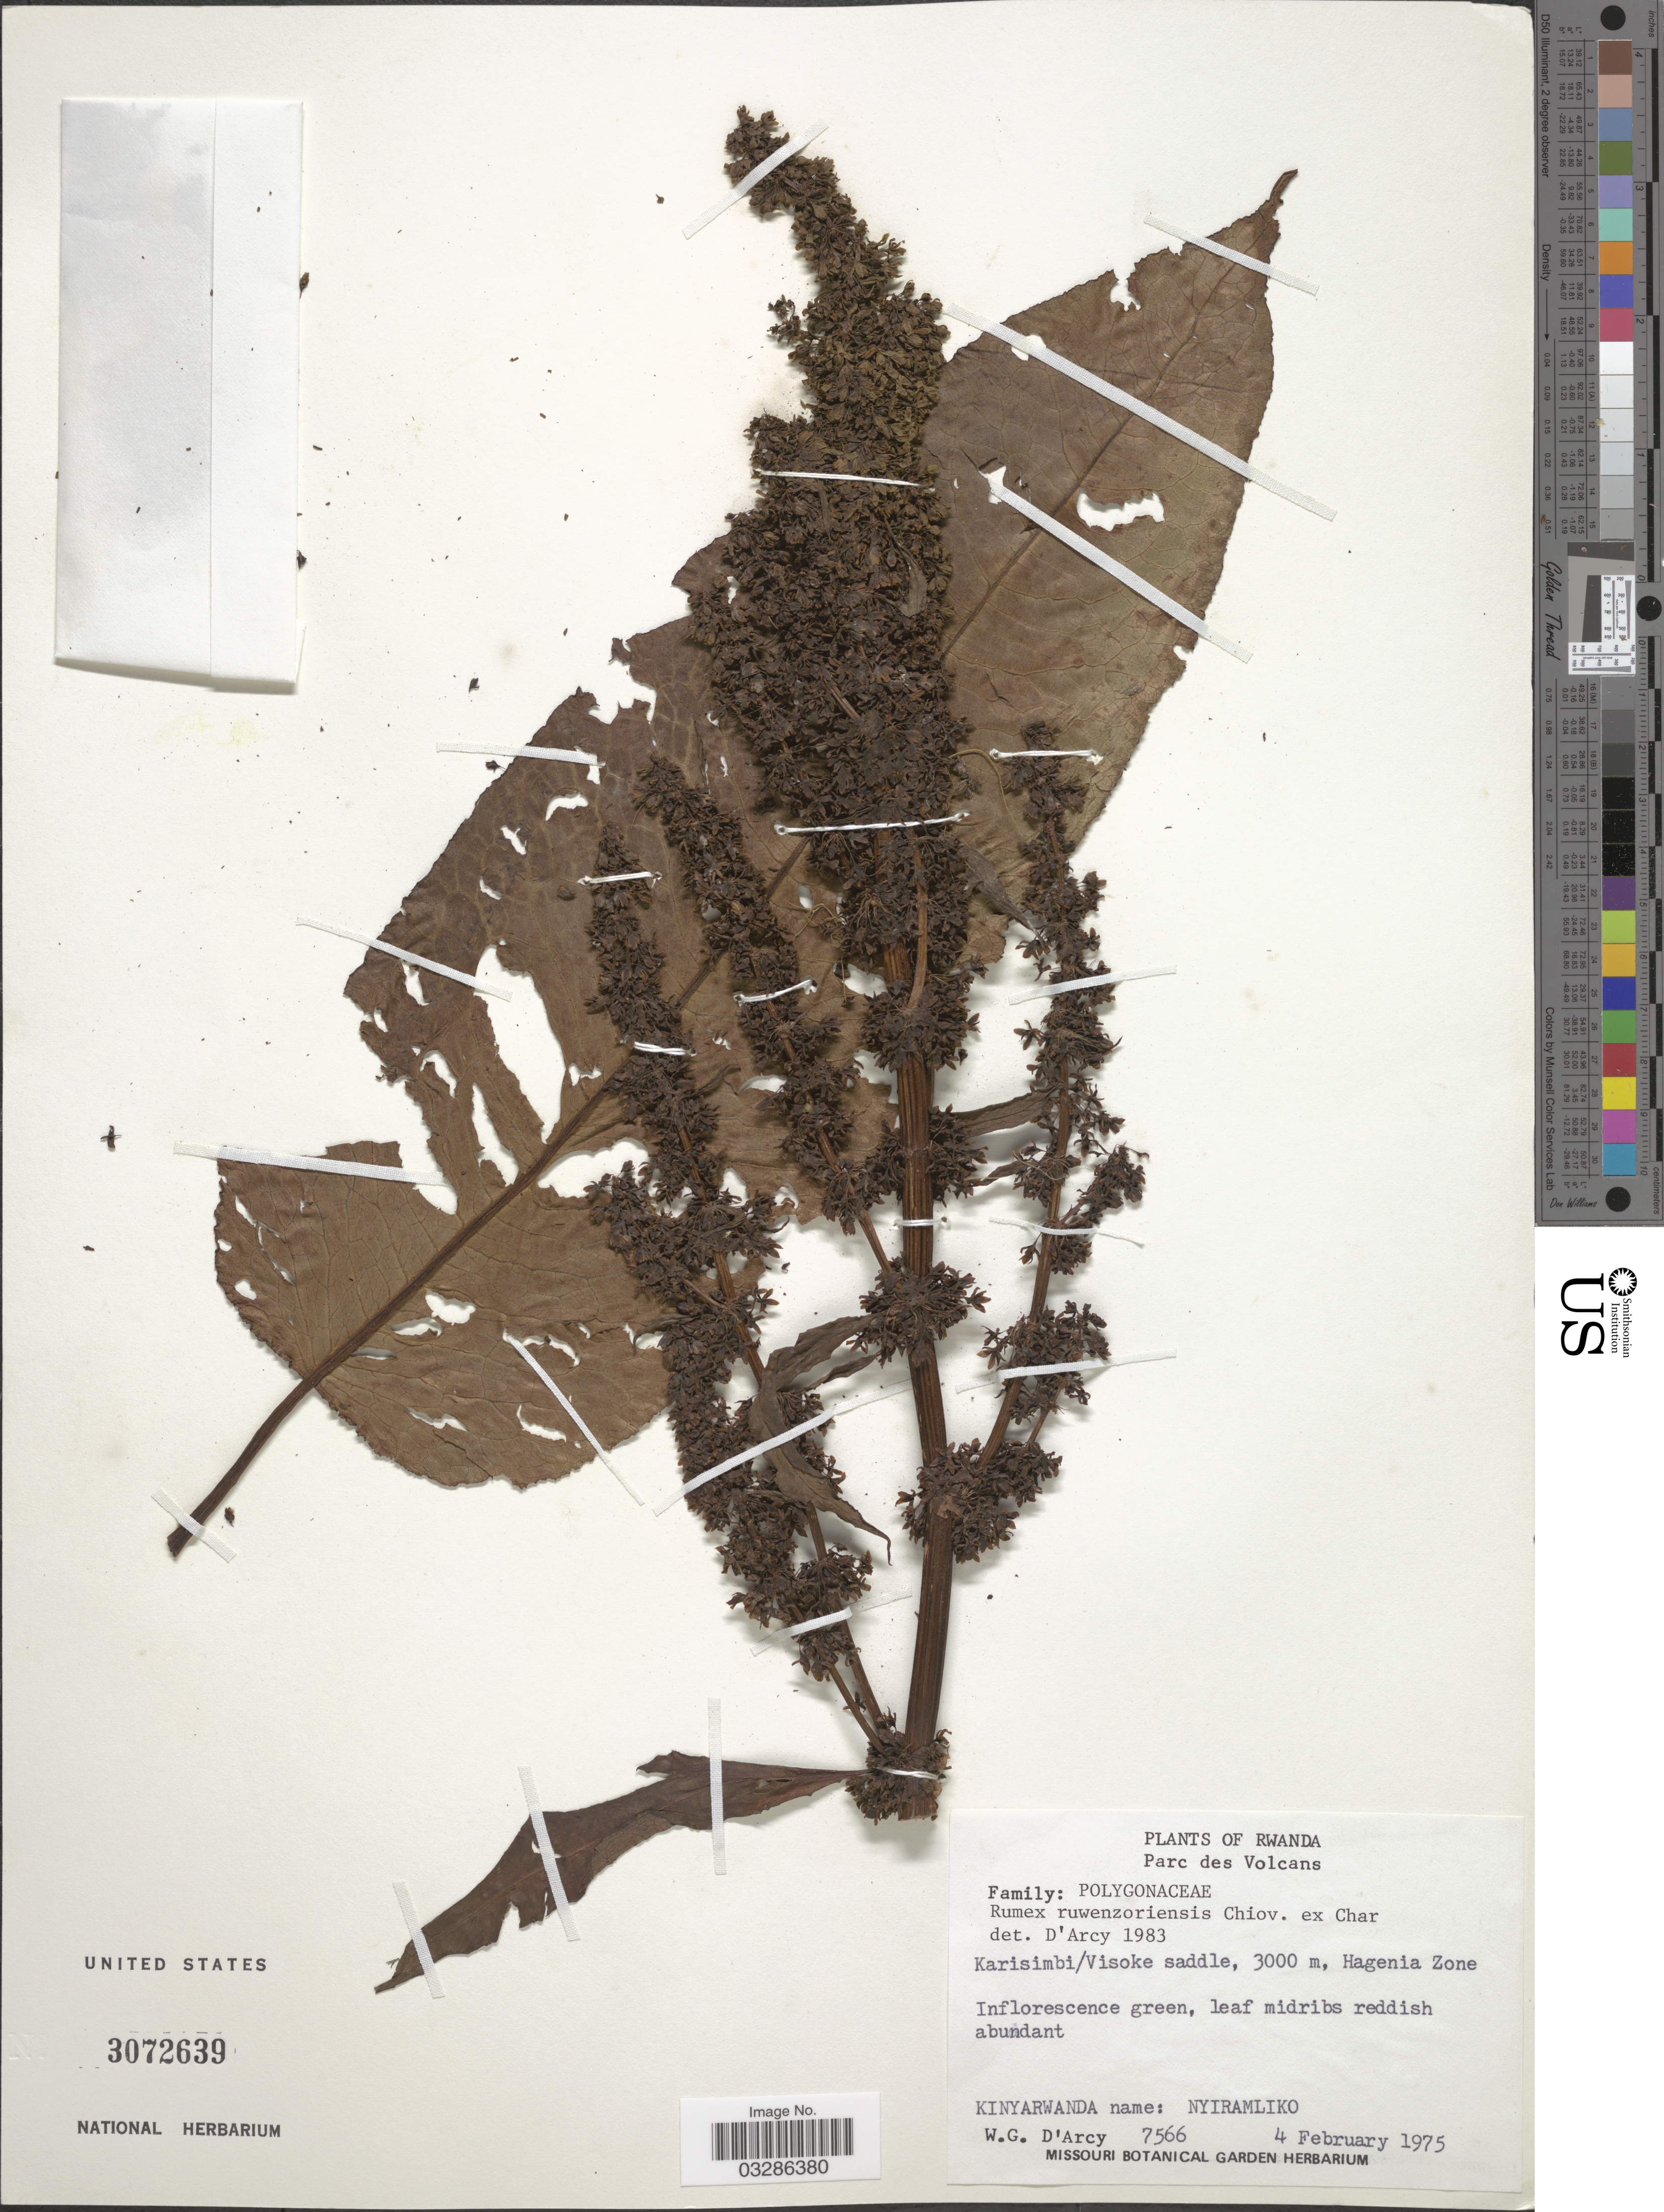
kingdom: Plantae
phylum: Tracheophyta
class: Magnoliopsida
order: Caryophyllales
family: Polygonaceae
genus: Rumex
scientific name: Rumex ruwenzoriensis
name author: Chiov.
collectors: W. G. D'Arcy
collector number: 7566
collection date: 1975-02-04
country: Rwanda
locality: Parc des Volcans. Karisimbi/ Visoke saddle, Hagenia Zone.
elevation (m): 3000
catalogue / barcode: US 3072639